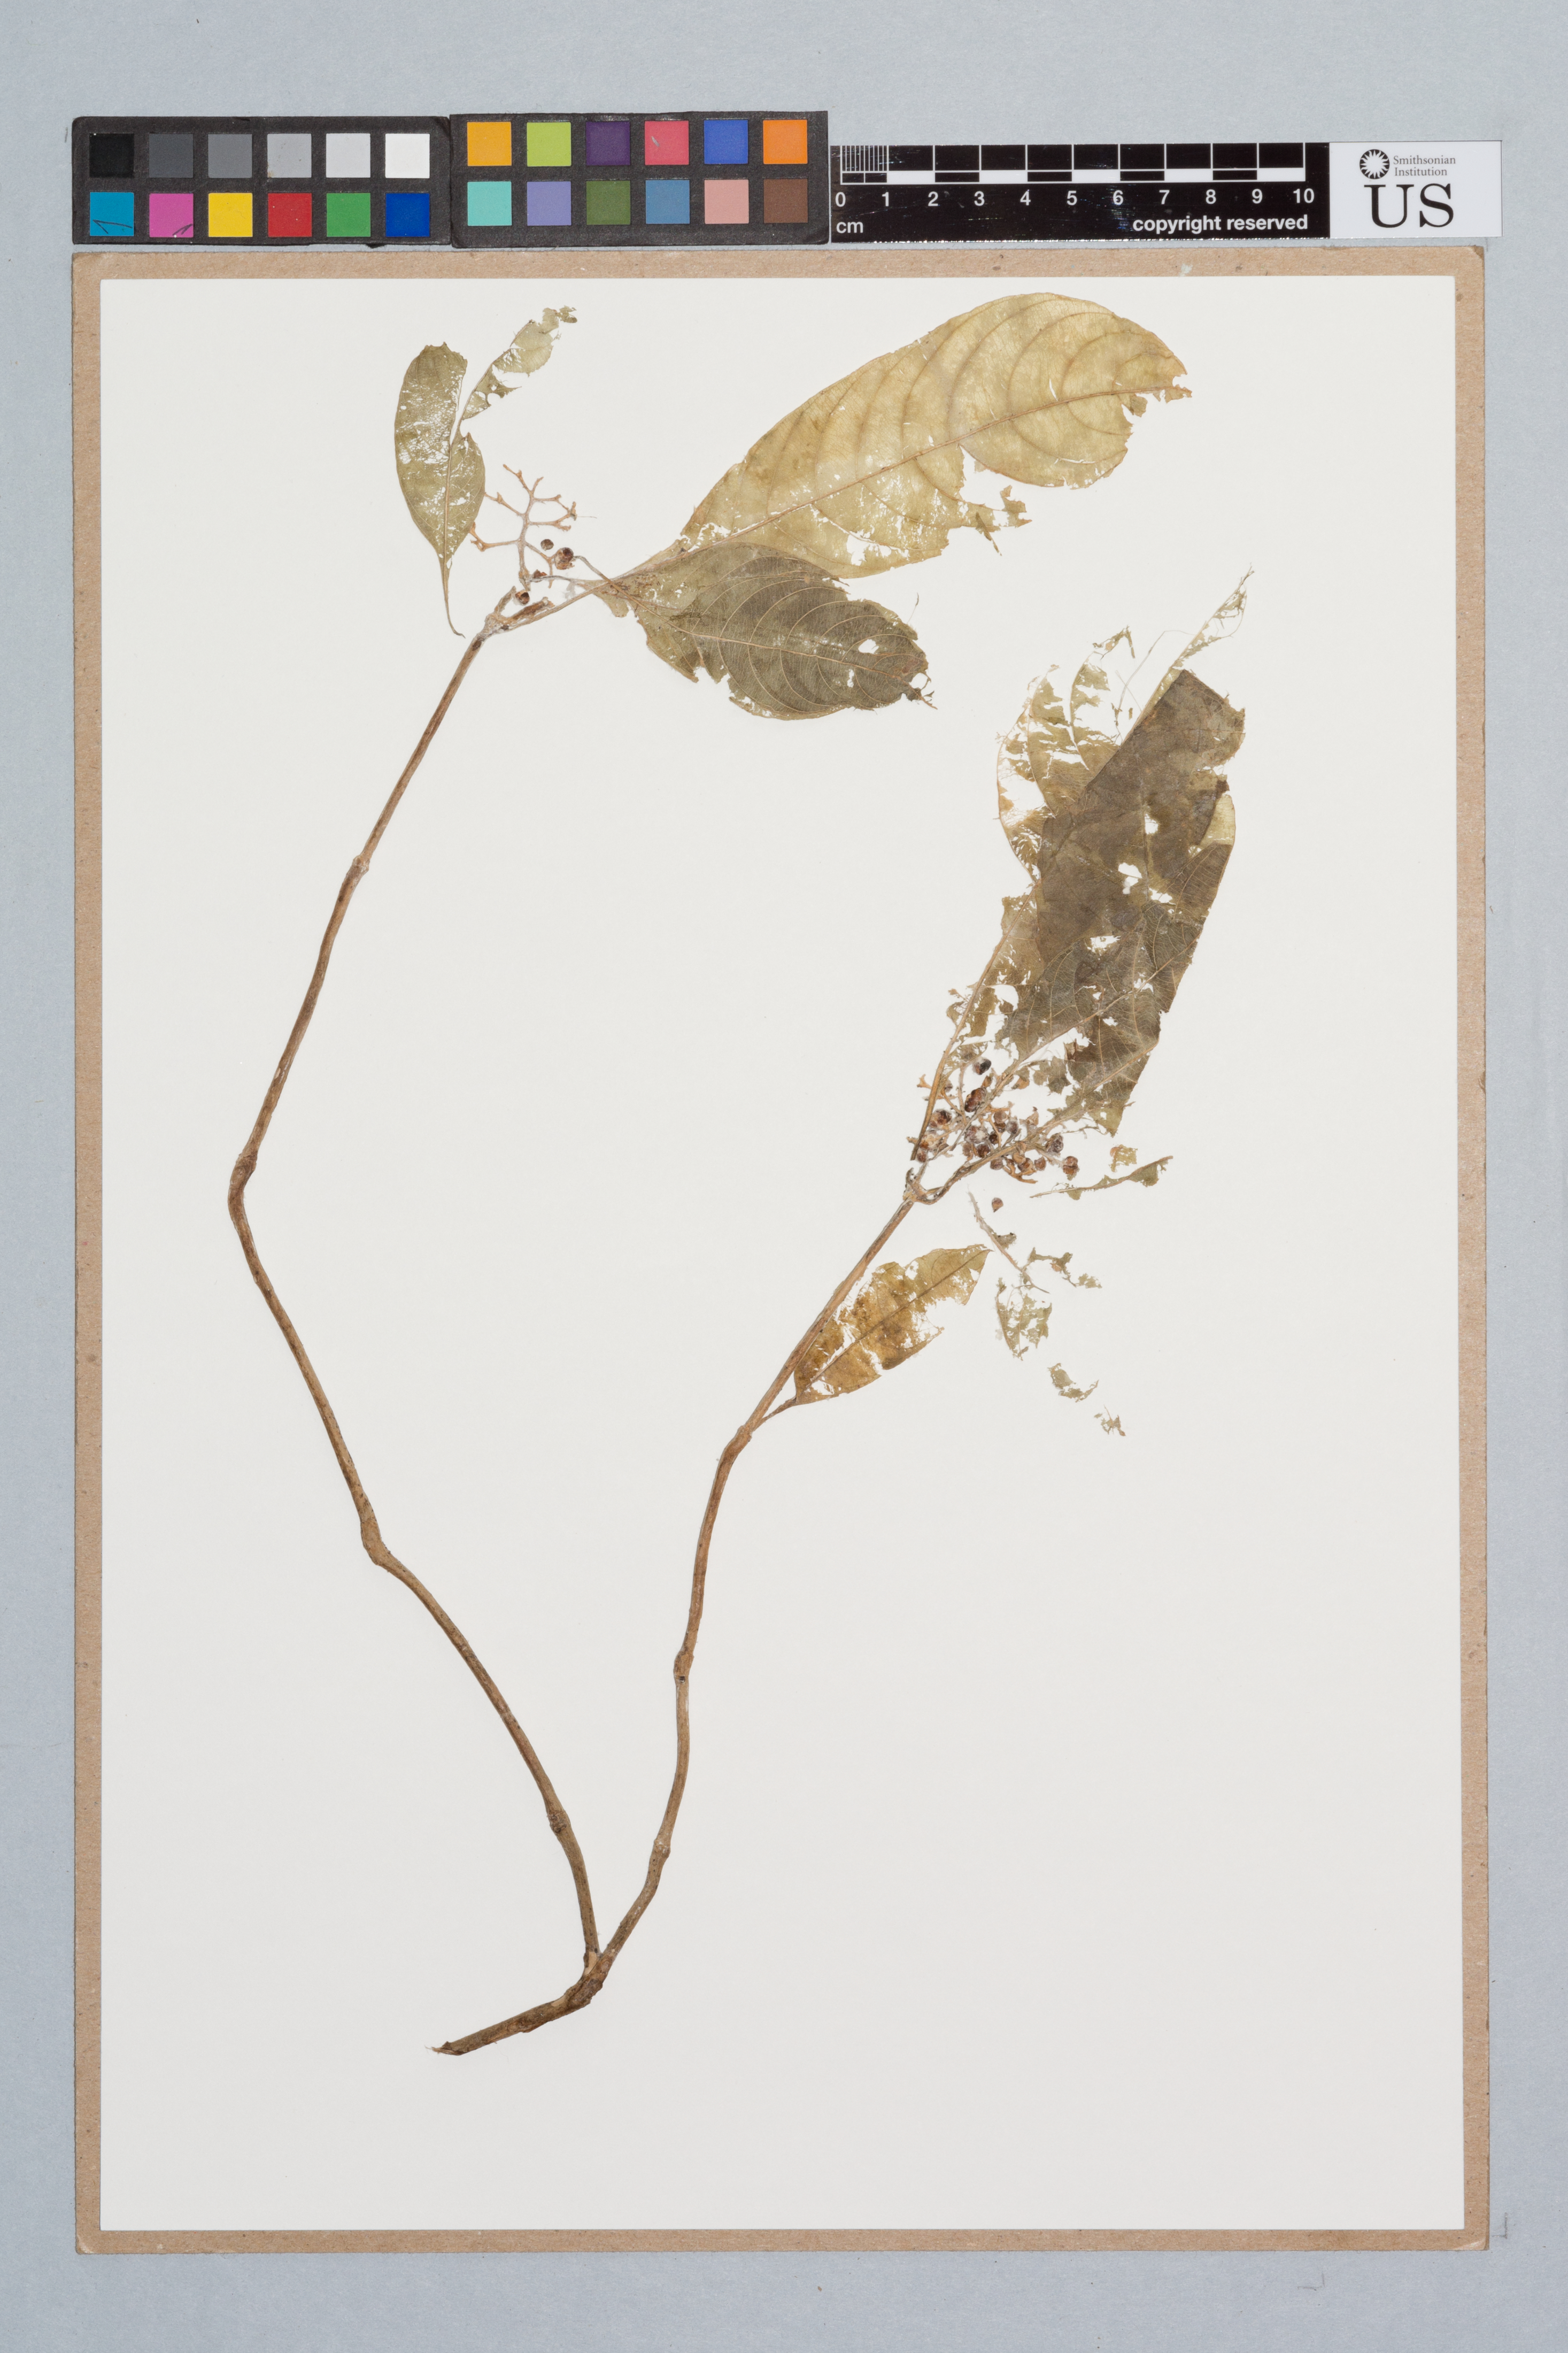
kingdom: Plantae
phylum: Tracheophyta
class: Magnoliopsida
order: Gentianales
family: Rubiaceae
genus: Psychotria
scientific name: Psychotria racemosa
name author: Rich.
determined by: Taylor, Charlotte M.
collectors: T. Henkel, R. Williams & V. James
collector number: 2825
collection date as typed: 11 September 1993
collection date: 1993-09-11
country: Guyana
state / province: U. Takutu-U. Essequibo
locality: Marudi Mt, 0.5 km NE of mine compound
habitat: Secondary and primary forest on dark red lateritic clay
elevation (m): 400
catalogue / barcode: US 3340533